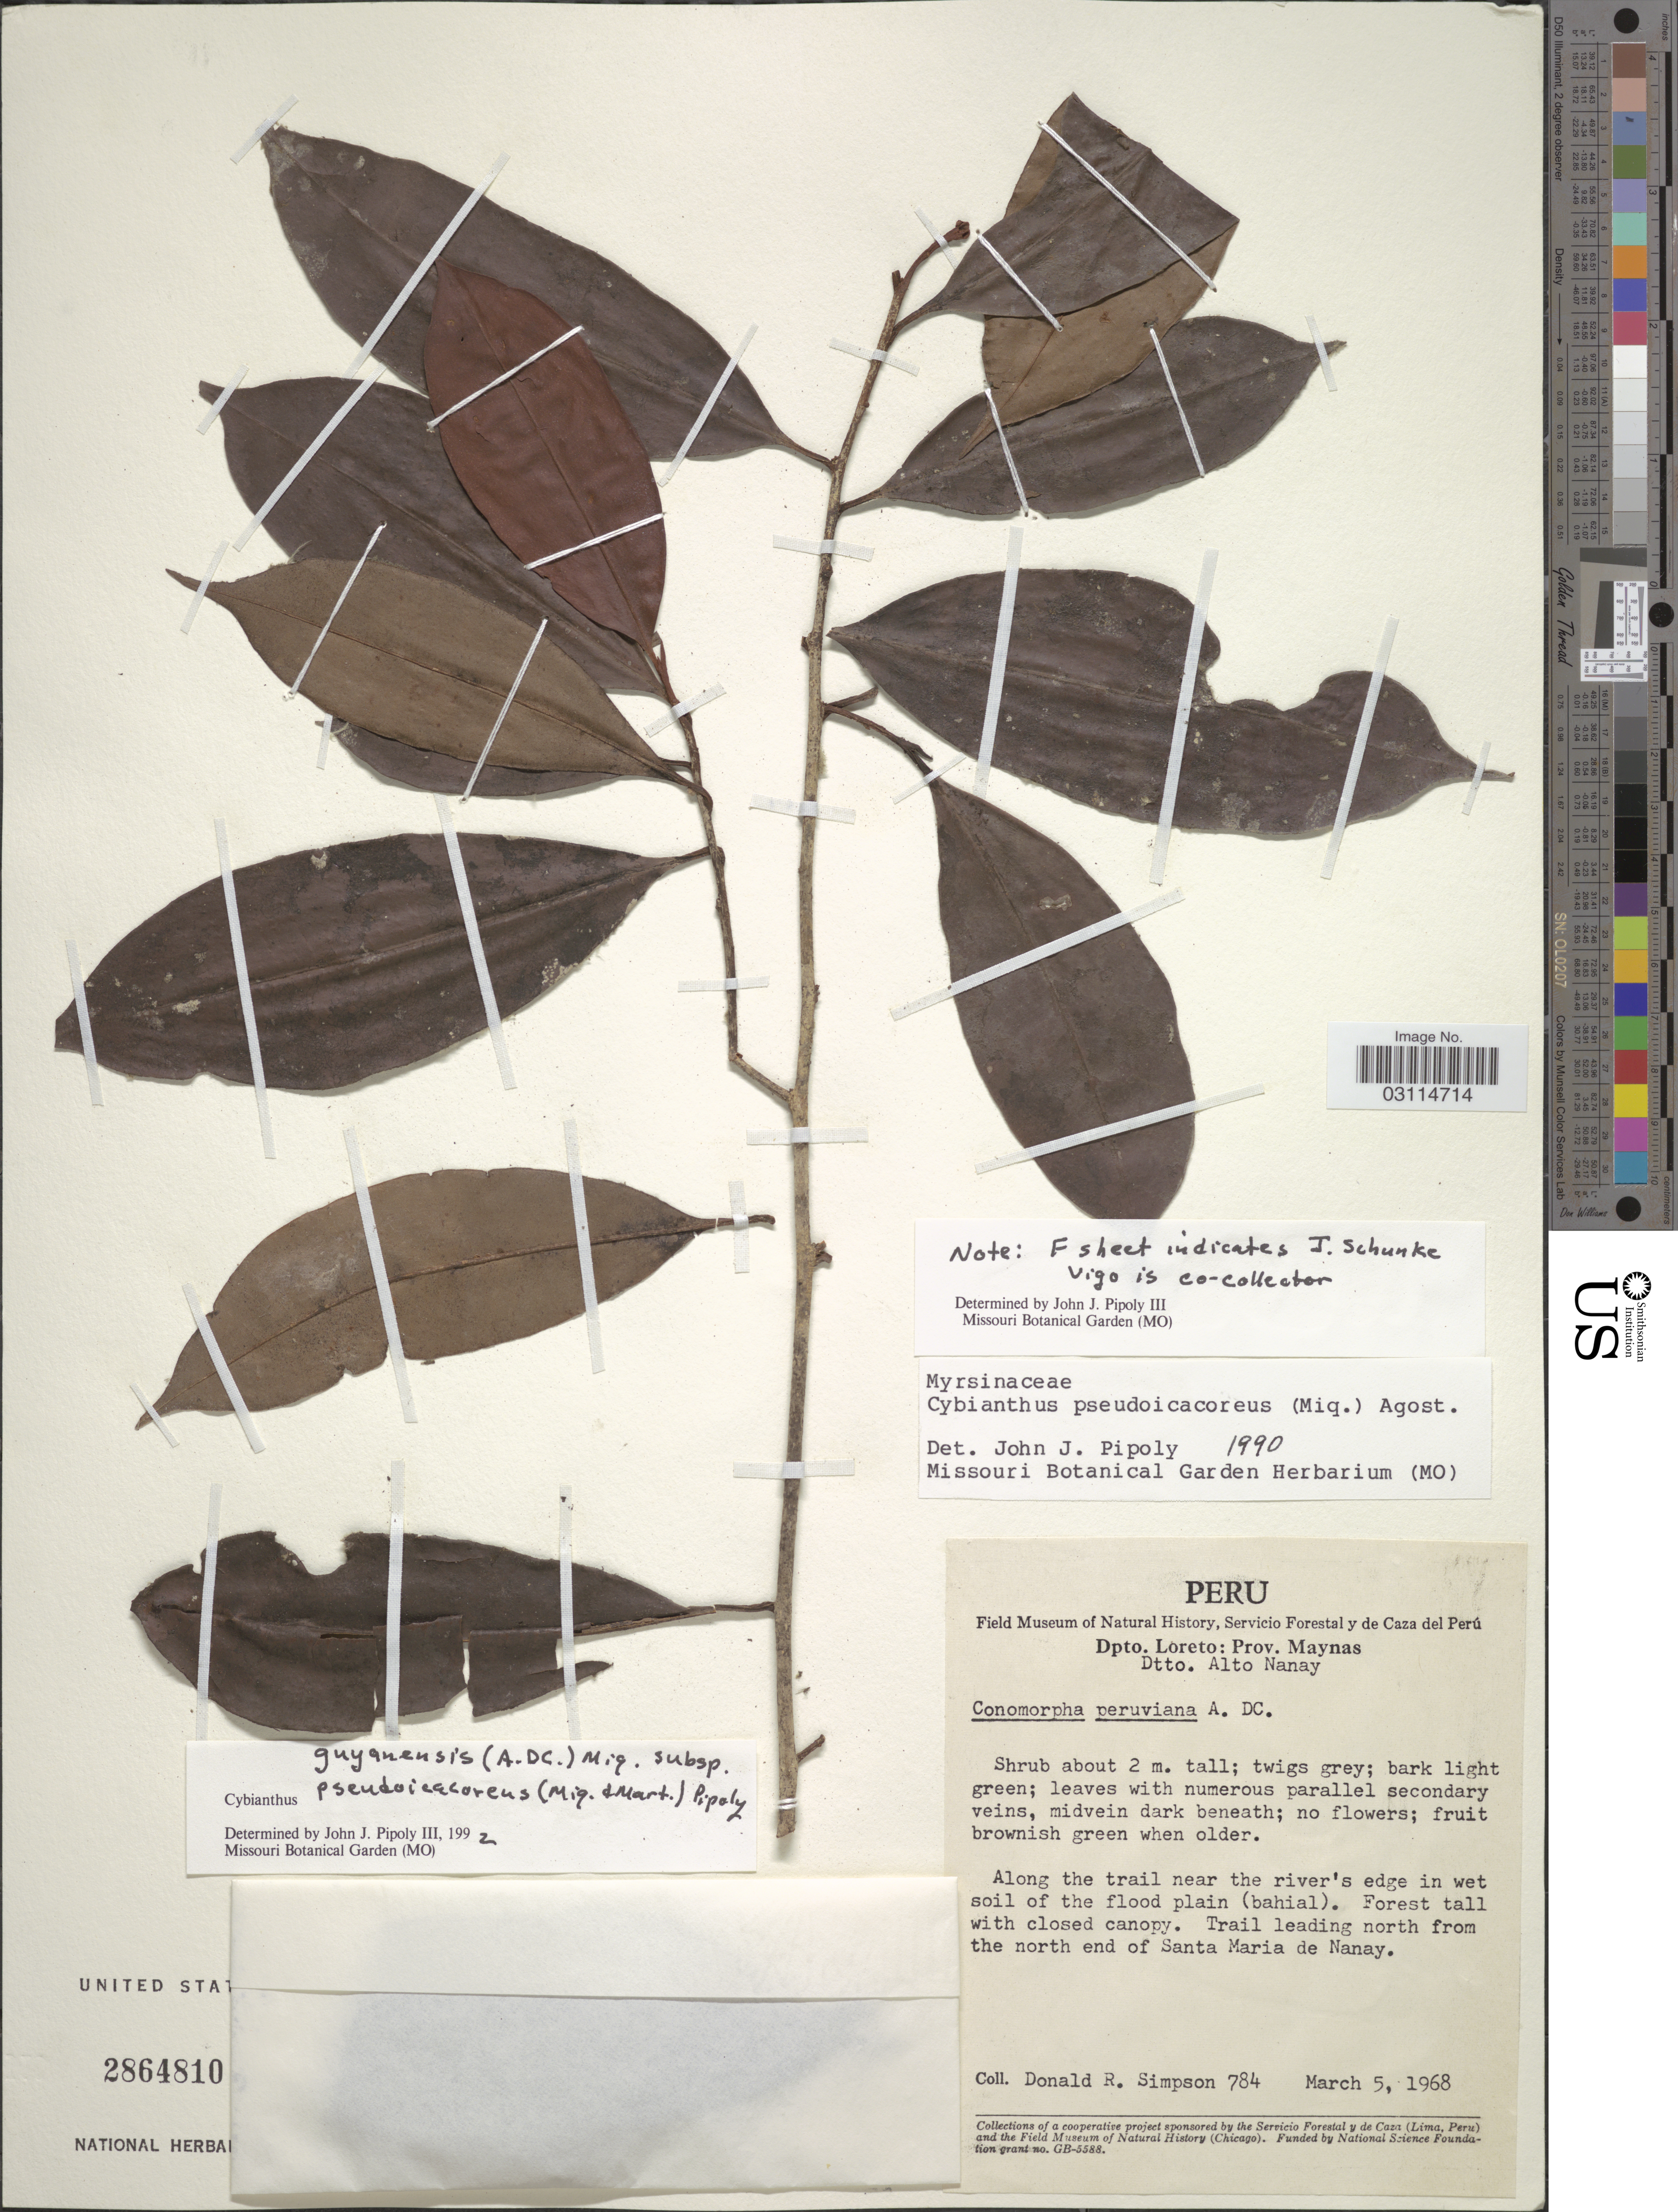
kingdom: Plantae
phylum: Tracheophyta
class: Magnoliopsida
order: Ericales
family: Primulaceae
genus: Cybianthus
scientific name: Cybianthus guyanensis subsp. pseudoicacoreus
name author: (Miq.) Pipoly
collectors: D. R. Simpson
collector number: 784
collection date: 1968-03-05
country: Peru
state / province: Loreto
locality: Dpto. Loreto: Prov. Maynas, Dtto. Alto Nanay, Along the trail near the river's edge in wet soil of the flood plain (bahial). Trail leading north from the north end of Santa Maria de Nanay.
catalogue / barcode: US 2864810